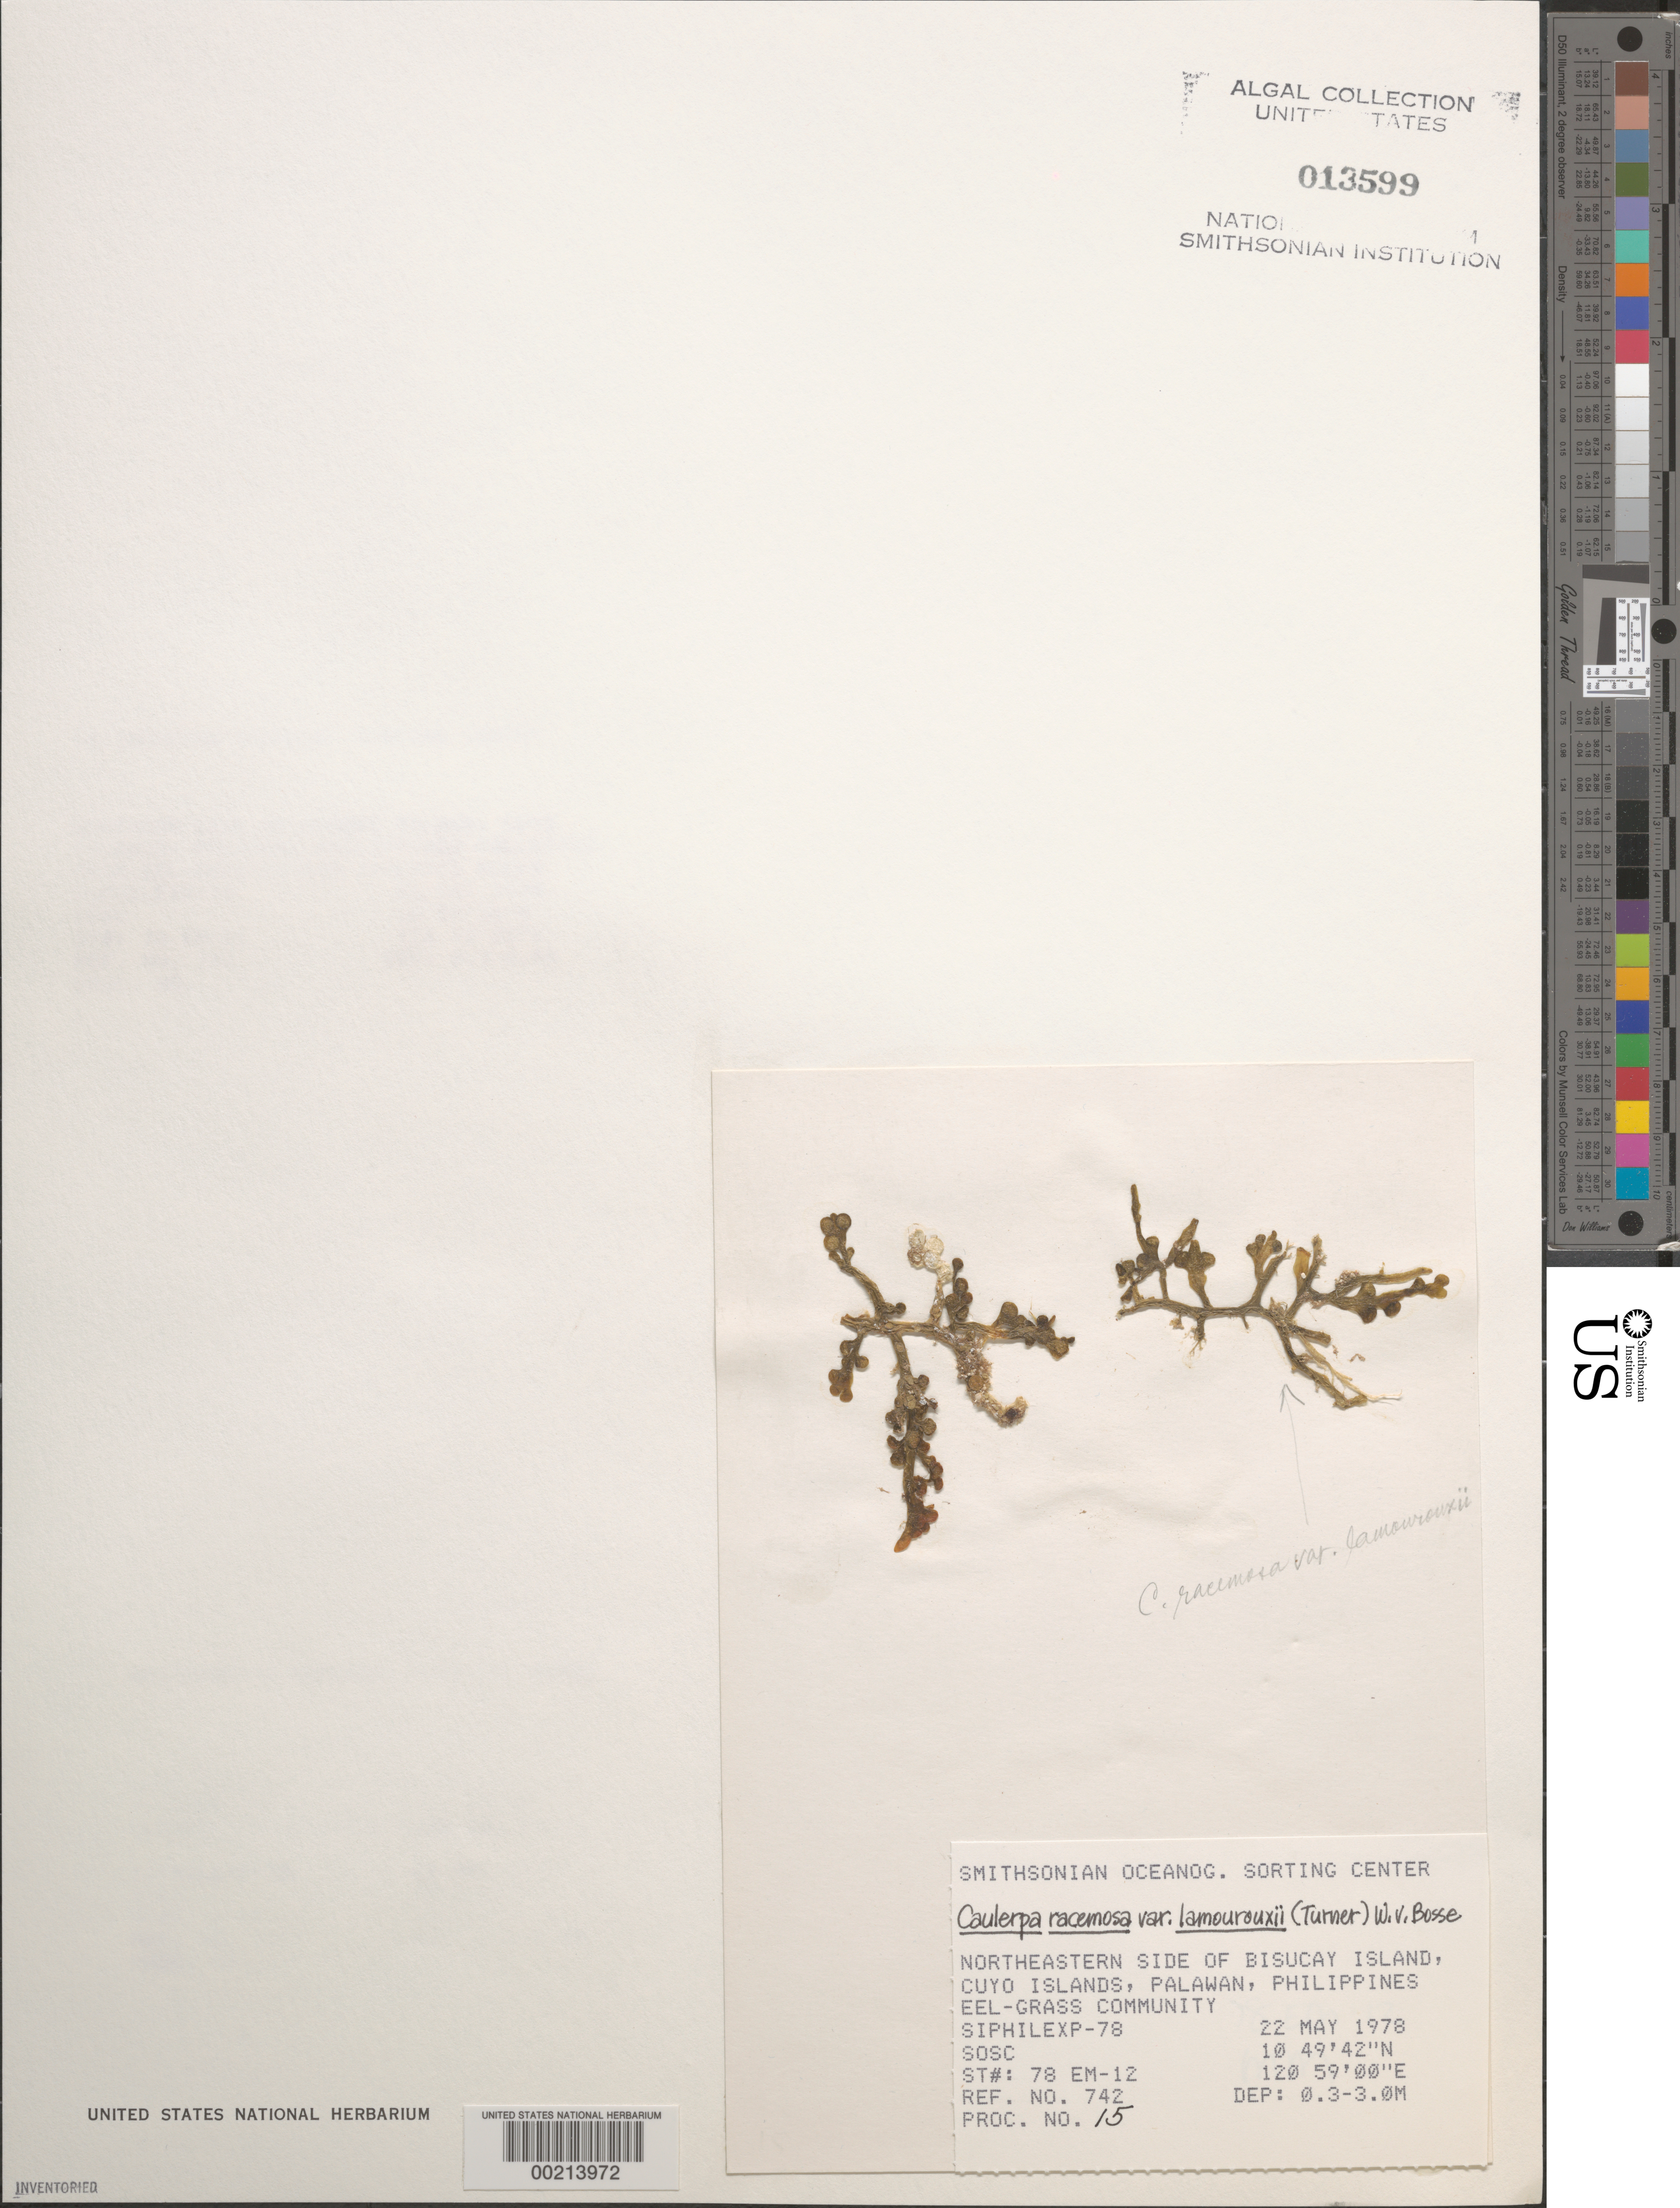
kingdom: Plantae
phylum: Chlorophyta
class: Ulvophyceae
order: Bryopsidales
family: Caulerpaceae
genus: Caulerpa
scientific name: Caulerpa racemosa var. lamourouxii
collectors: SOSC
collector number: Station 78 Em-12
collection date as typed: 22 May 1978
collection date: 1978-05-22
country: Philippines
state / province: Mimaropa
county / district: Palawan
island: Bisucay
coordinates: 10 49' 42" N, 120 59' 00" E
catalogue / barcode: US 13599